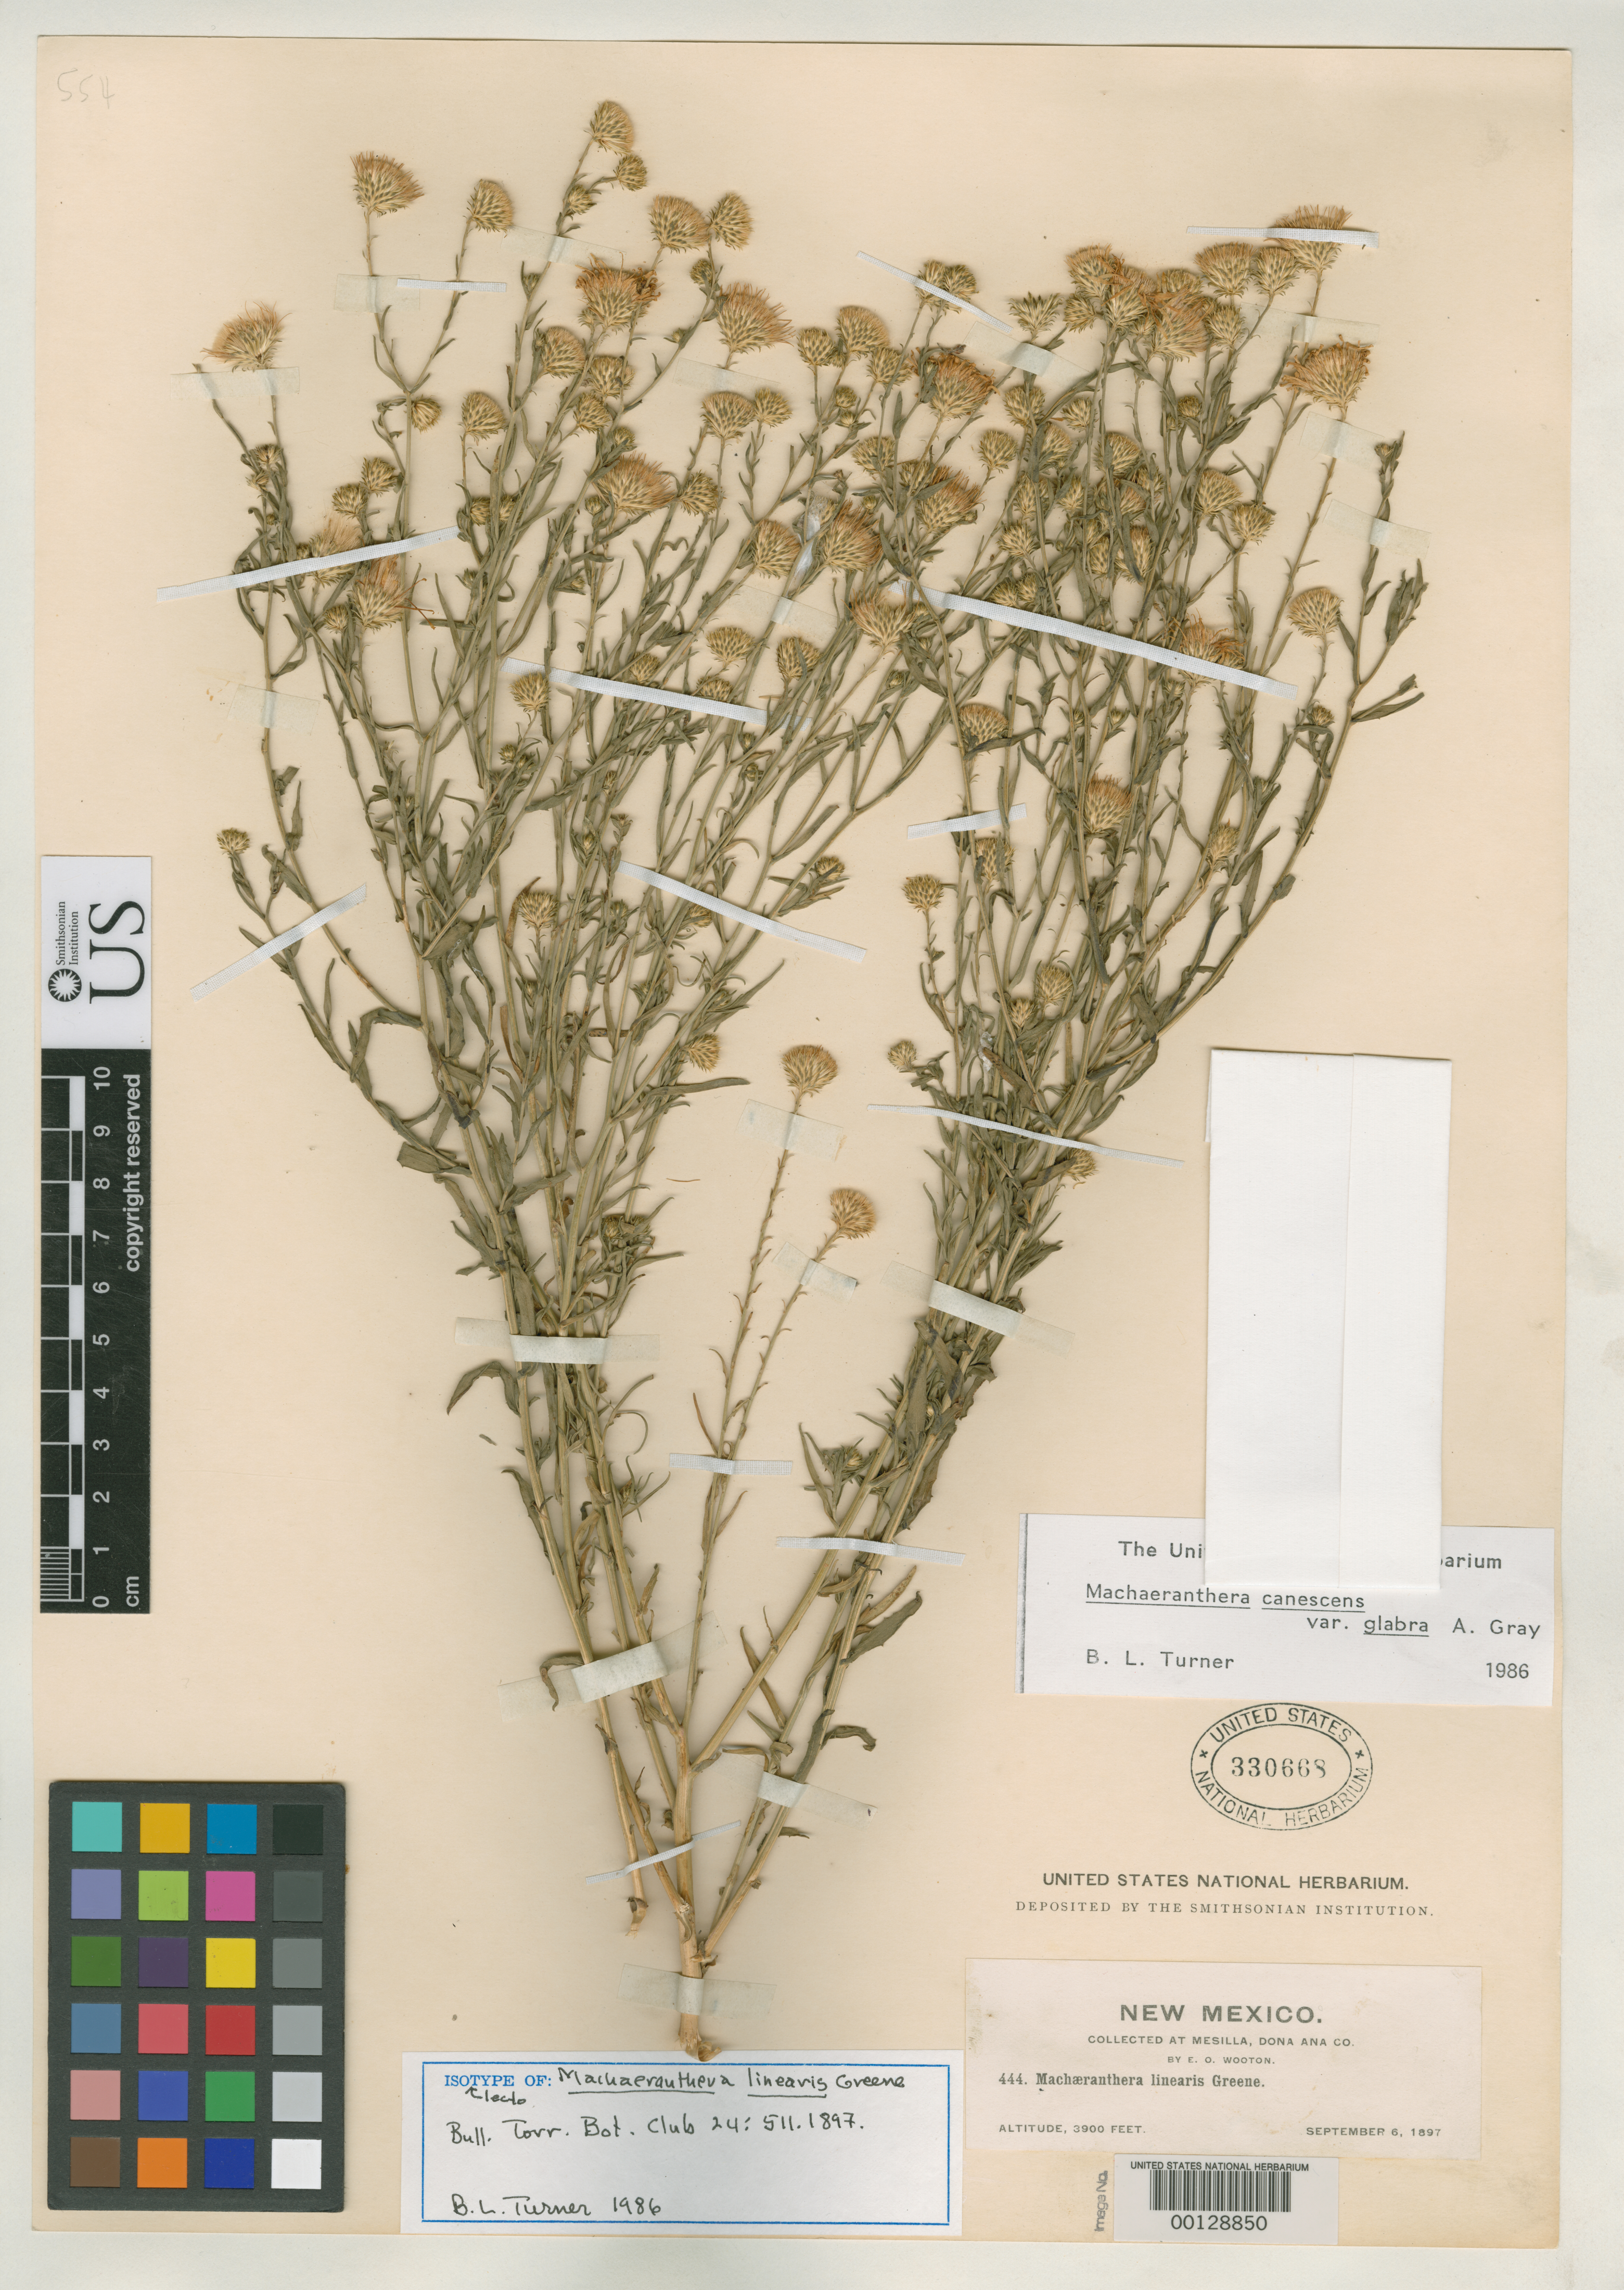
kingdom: Plantae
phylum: Tracheophyta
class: Magnoliopsida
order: Asterales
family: Asteraceae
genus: Machaeranthera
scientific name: Machaeranthera linearis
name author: Greene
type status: Isolectotype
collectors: E. O. Wooton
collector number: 444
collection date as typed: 06 Sep 1897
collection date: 1897-09-06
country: United States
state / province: New Mexico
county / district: Dona Ana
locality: Mesilla.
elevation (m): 1189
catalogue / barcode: US 330668